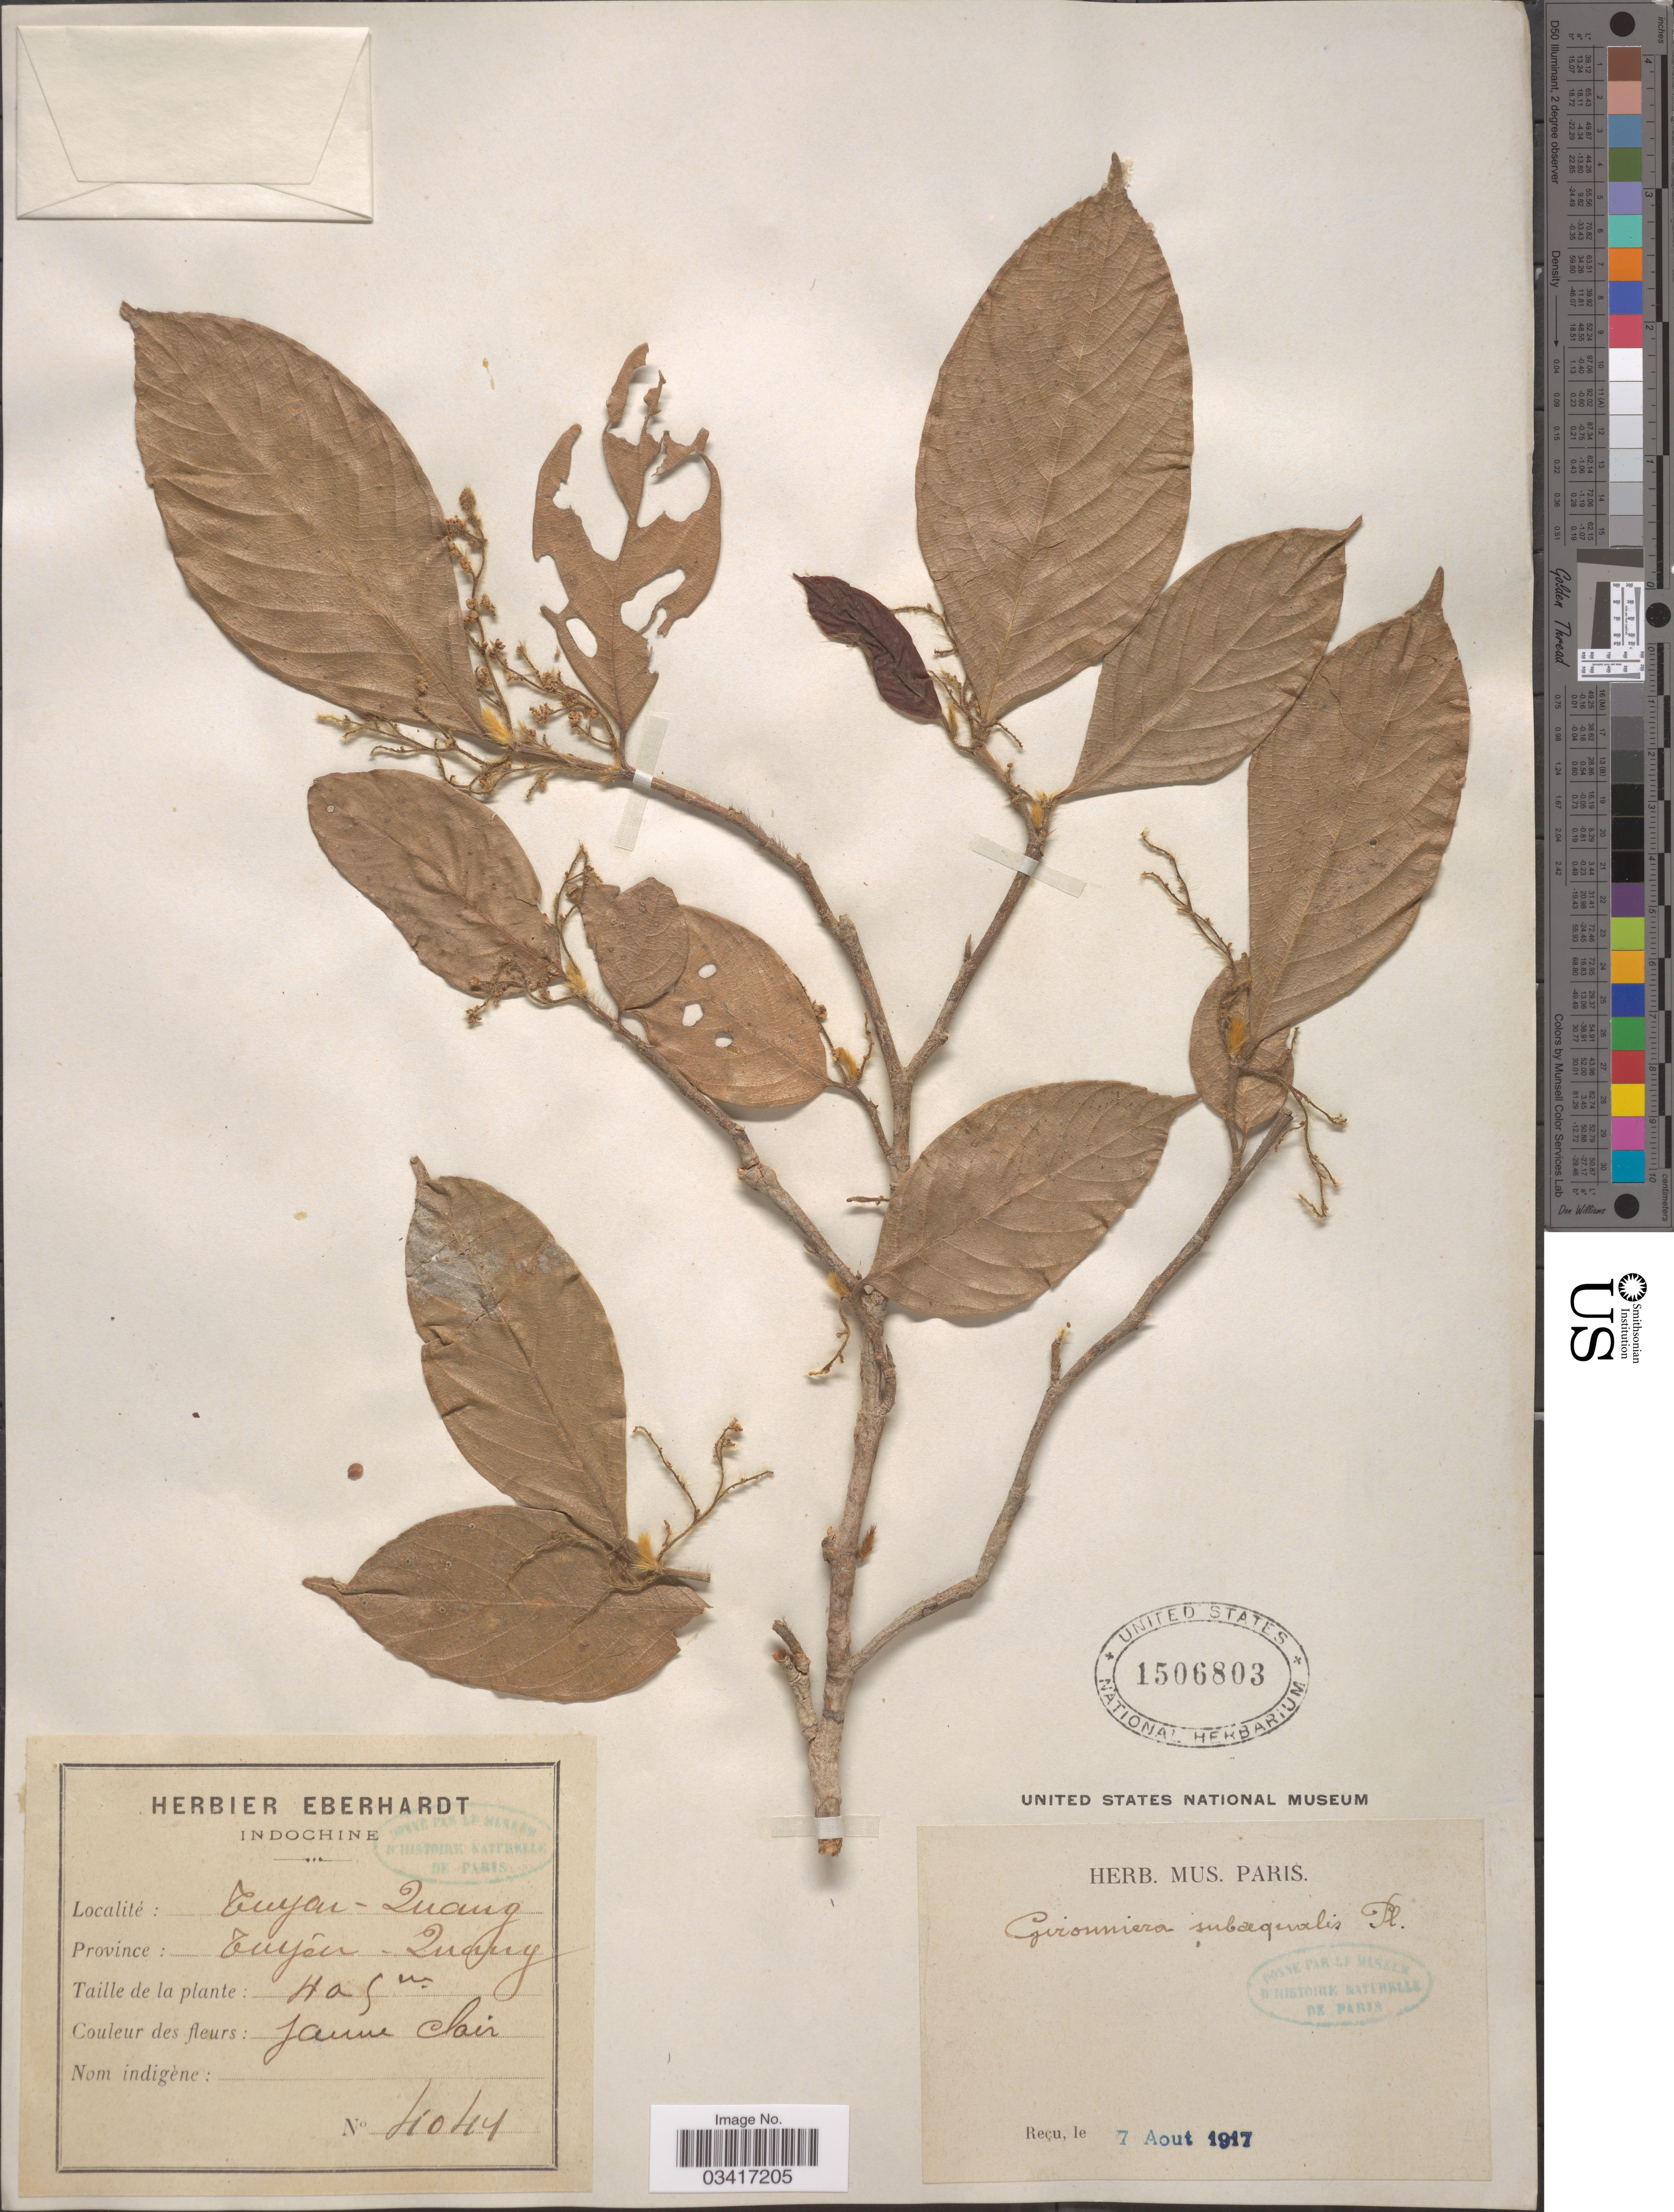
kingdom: Plantae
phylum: Tracheophyta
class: Magnoliopsida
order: Rosales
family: Cannabaceae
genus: Gironniera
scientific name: Gironniera subaequalis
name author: Planch.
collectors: ex herb. Eberhardt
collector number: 4041*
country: Vietnam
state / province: Tuyen Quang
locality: Indochine. Tuyen-Quang.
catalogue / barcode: US 1506803